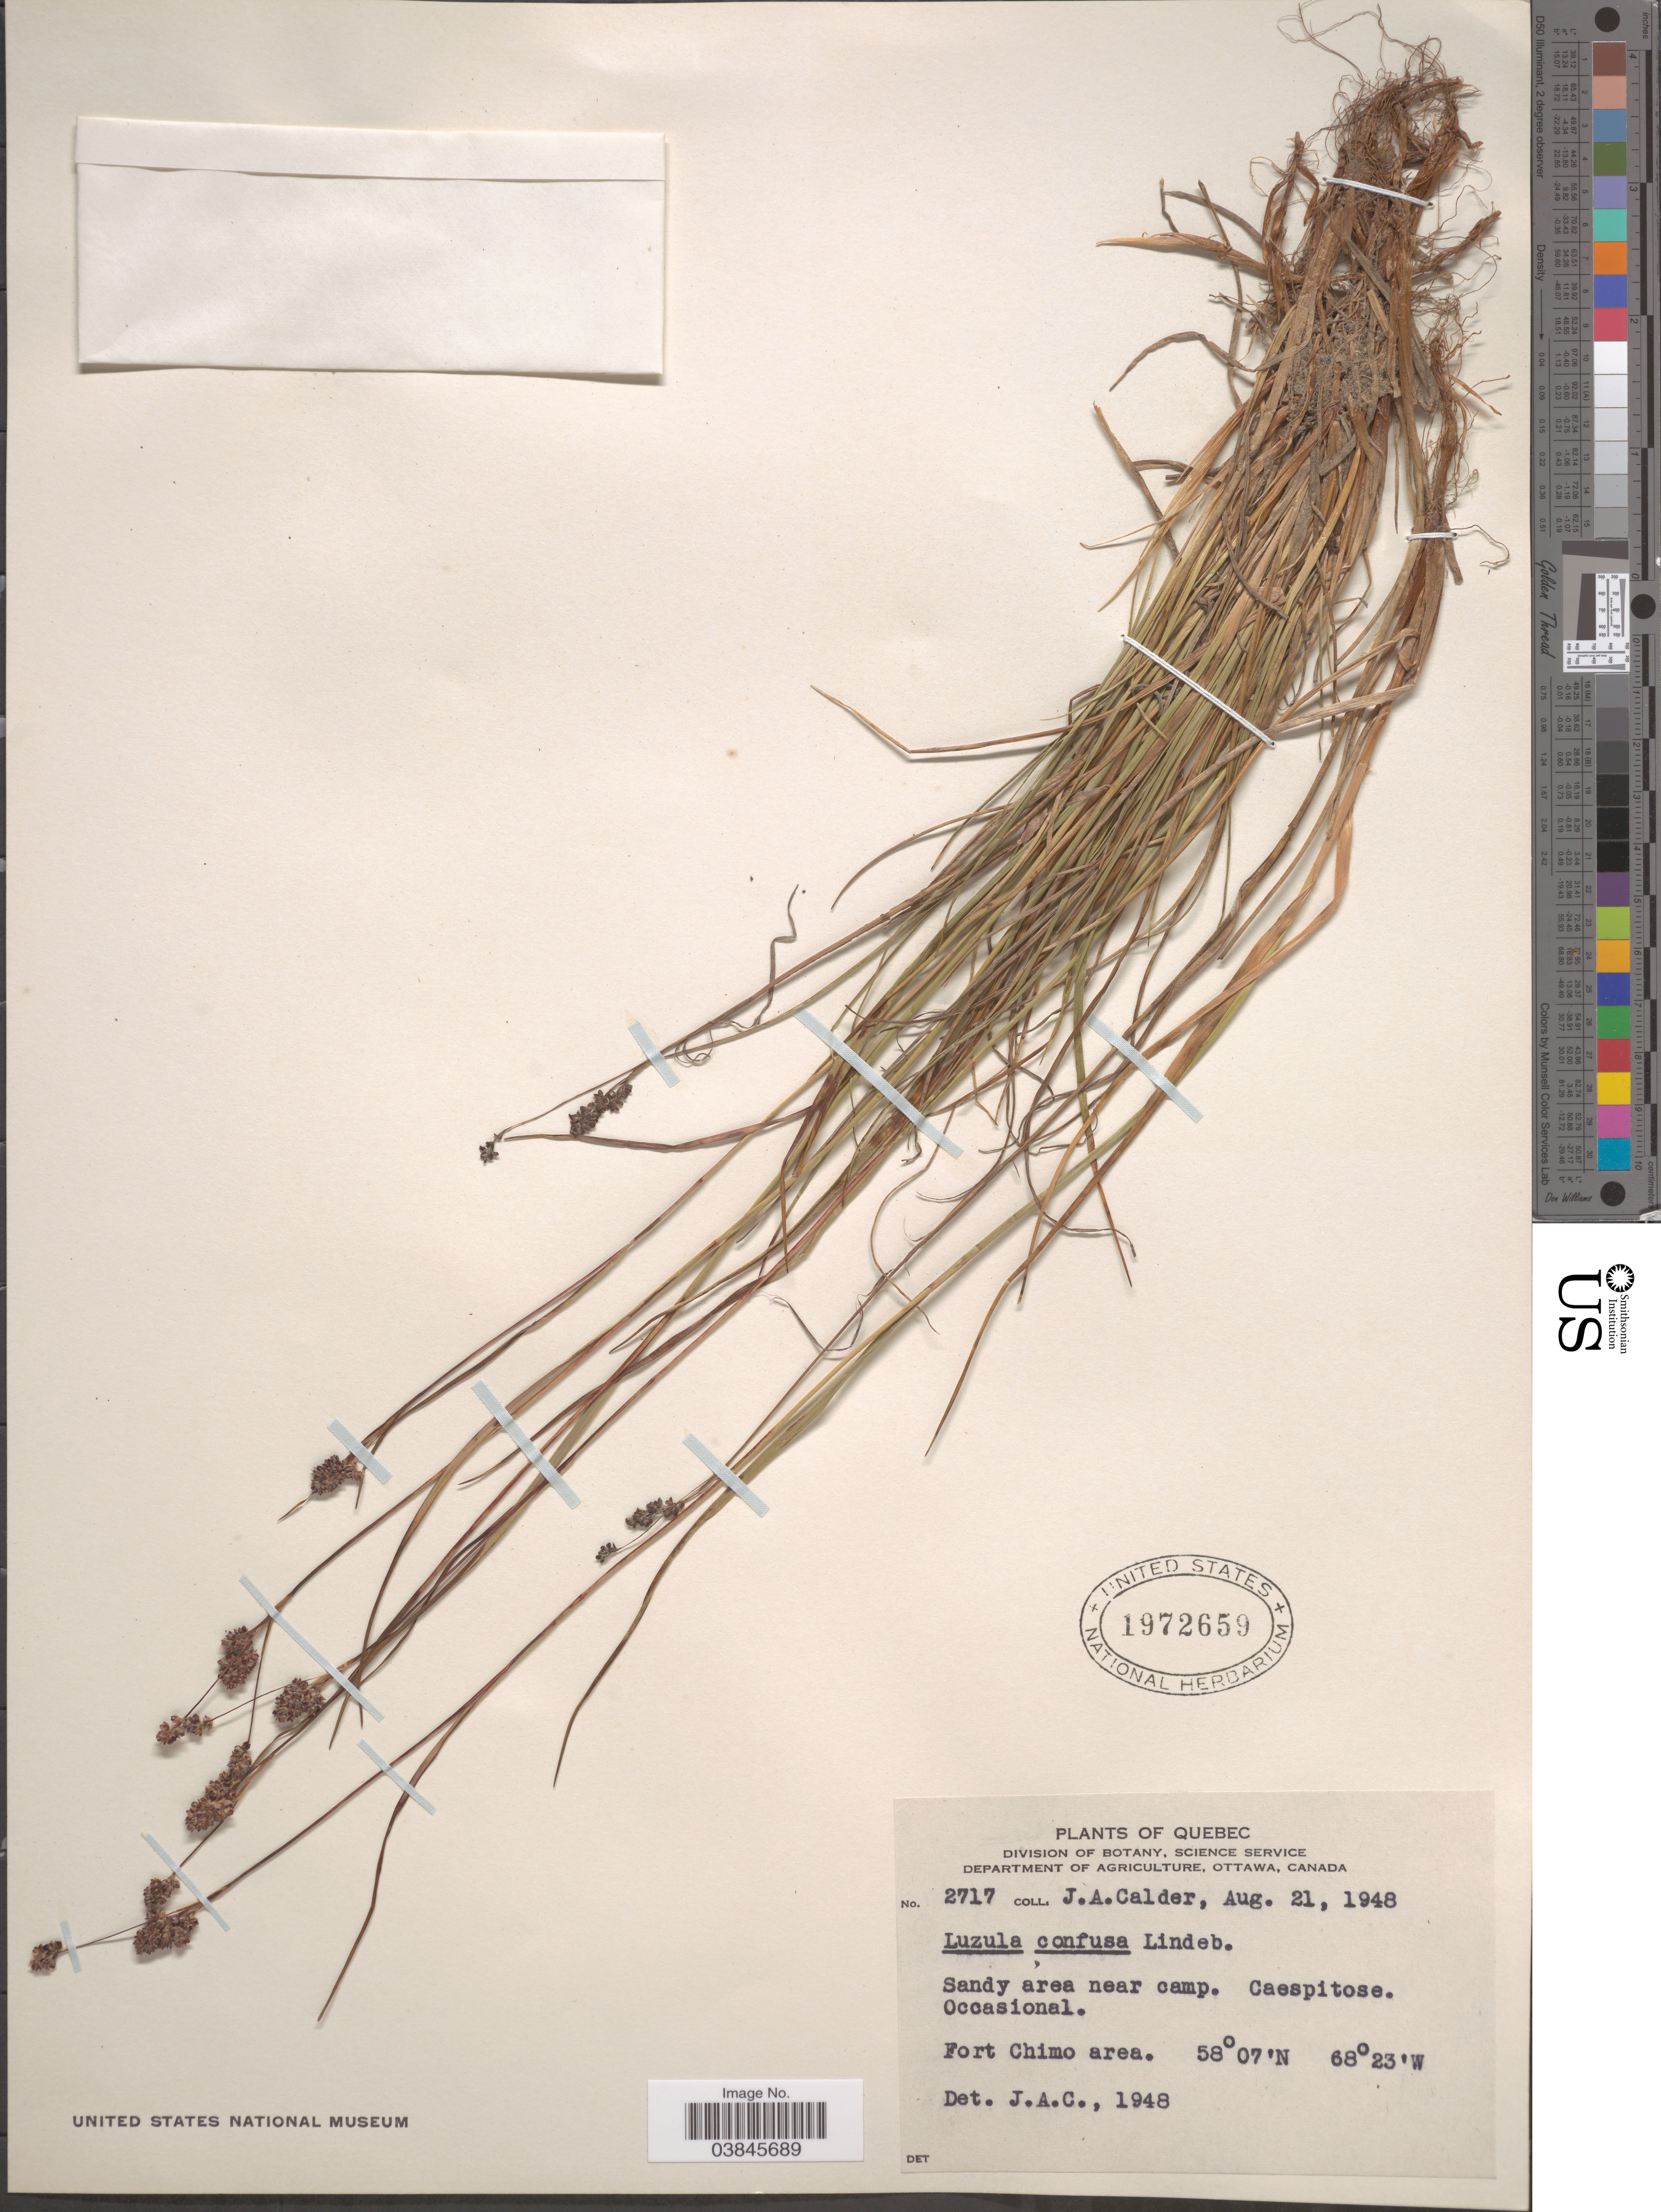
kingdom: Plantae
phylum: Tracheophyta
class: Liliopsida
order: Poales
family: Juncaceae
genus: Luzula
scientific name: Luzula confusa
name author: Lindeb.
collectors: J. A. Calder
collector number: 2717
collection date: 1948-08-21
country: Canada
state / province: Quebec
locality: Near camp. Fort Chimo area.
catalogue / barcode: US 1972659